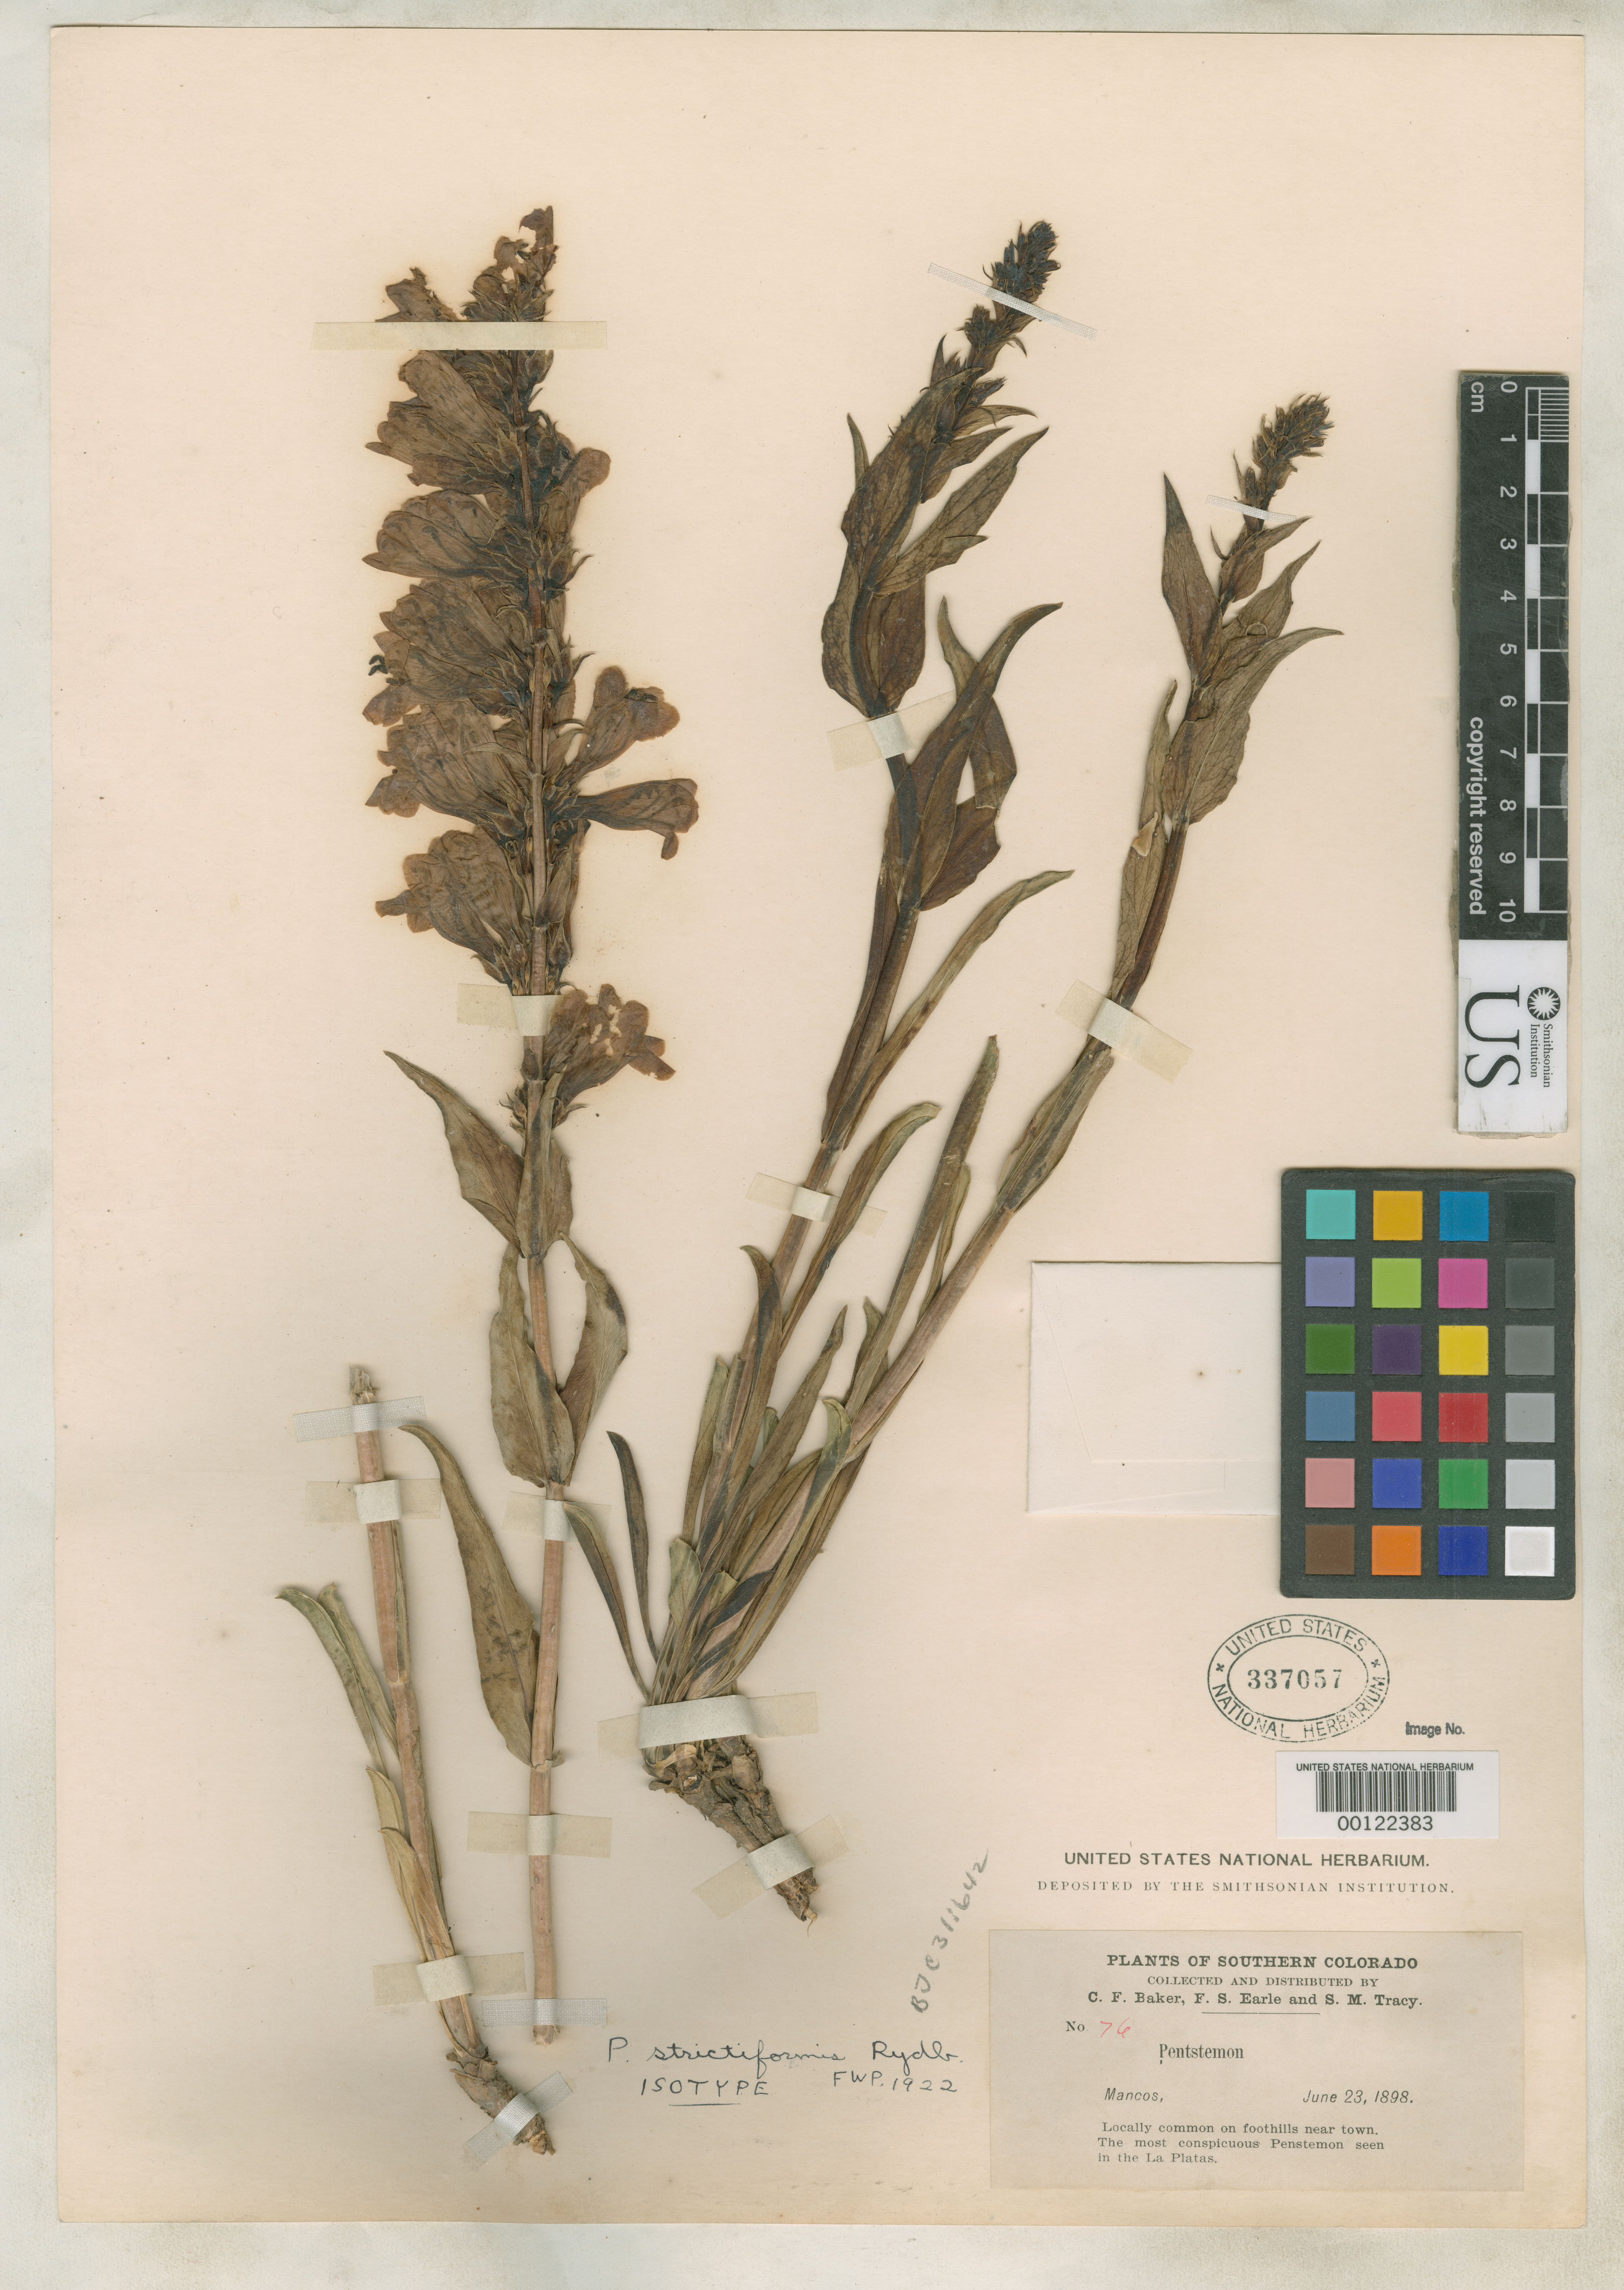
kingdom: Plantae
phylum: Tracheophyta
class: Magnoliopsida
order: Lamiales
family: Plantaginaceae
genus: Penstemon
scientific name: Penstemon strictiformis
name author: Rydb.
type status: Isotype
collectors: C. F. Baker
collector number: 76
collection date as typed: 23 Jun 1898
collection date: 1898-06-23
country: United States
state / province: Colorado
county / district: Montezuma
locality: Mancos.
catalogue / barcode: US 337057